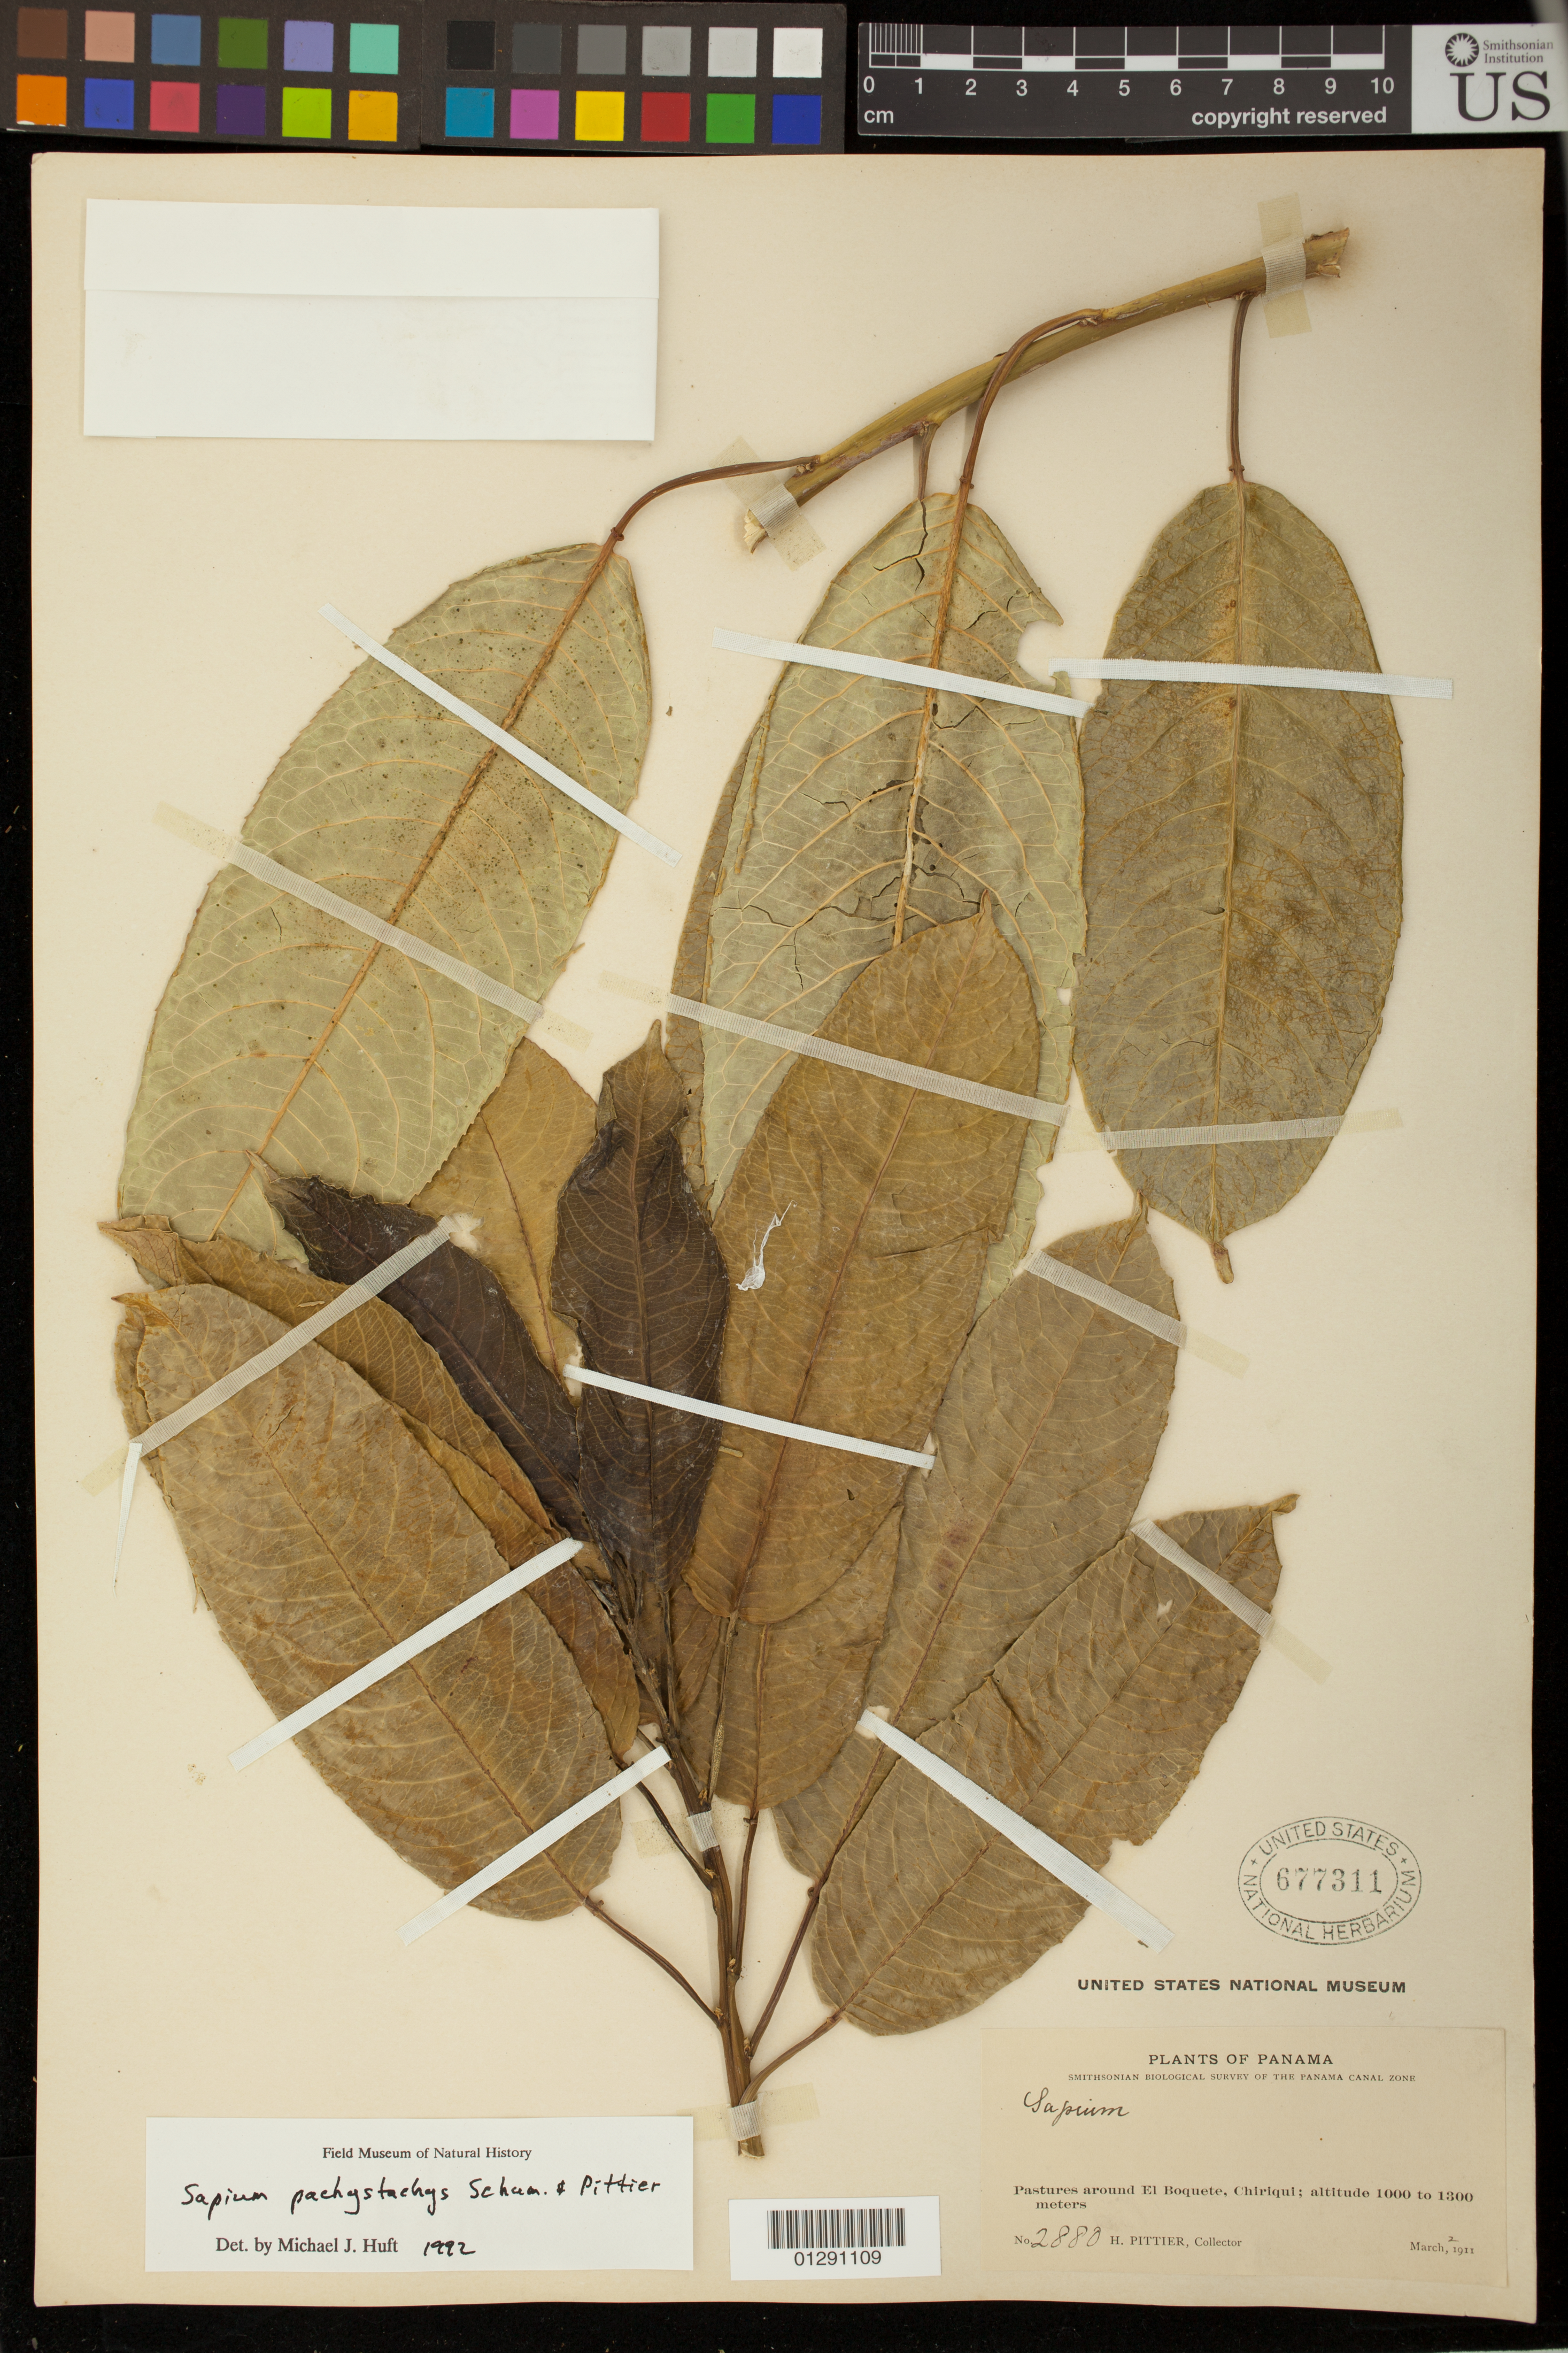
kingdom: Plantae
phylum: Tracheophyta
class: Magnoliopsida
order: Malpighiales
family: Euphorbiaceae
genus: Sapium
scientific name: Sapium pachystachys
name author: K. Schum. & Pittier in Pittier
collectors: H. F. Pittier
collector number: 2880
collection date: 1911-03-02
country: Panama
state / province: Chiriqui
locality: Pastures around El Boquete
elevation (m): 1000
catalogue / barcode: US 677311